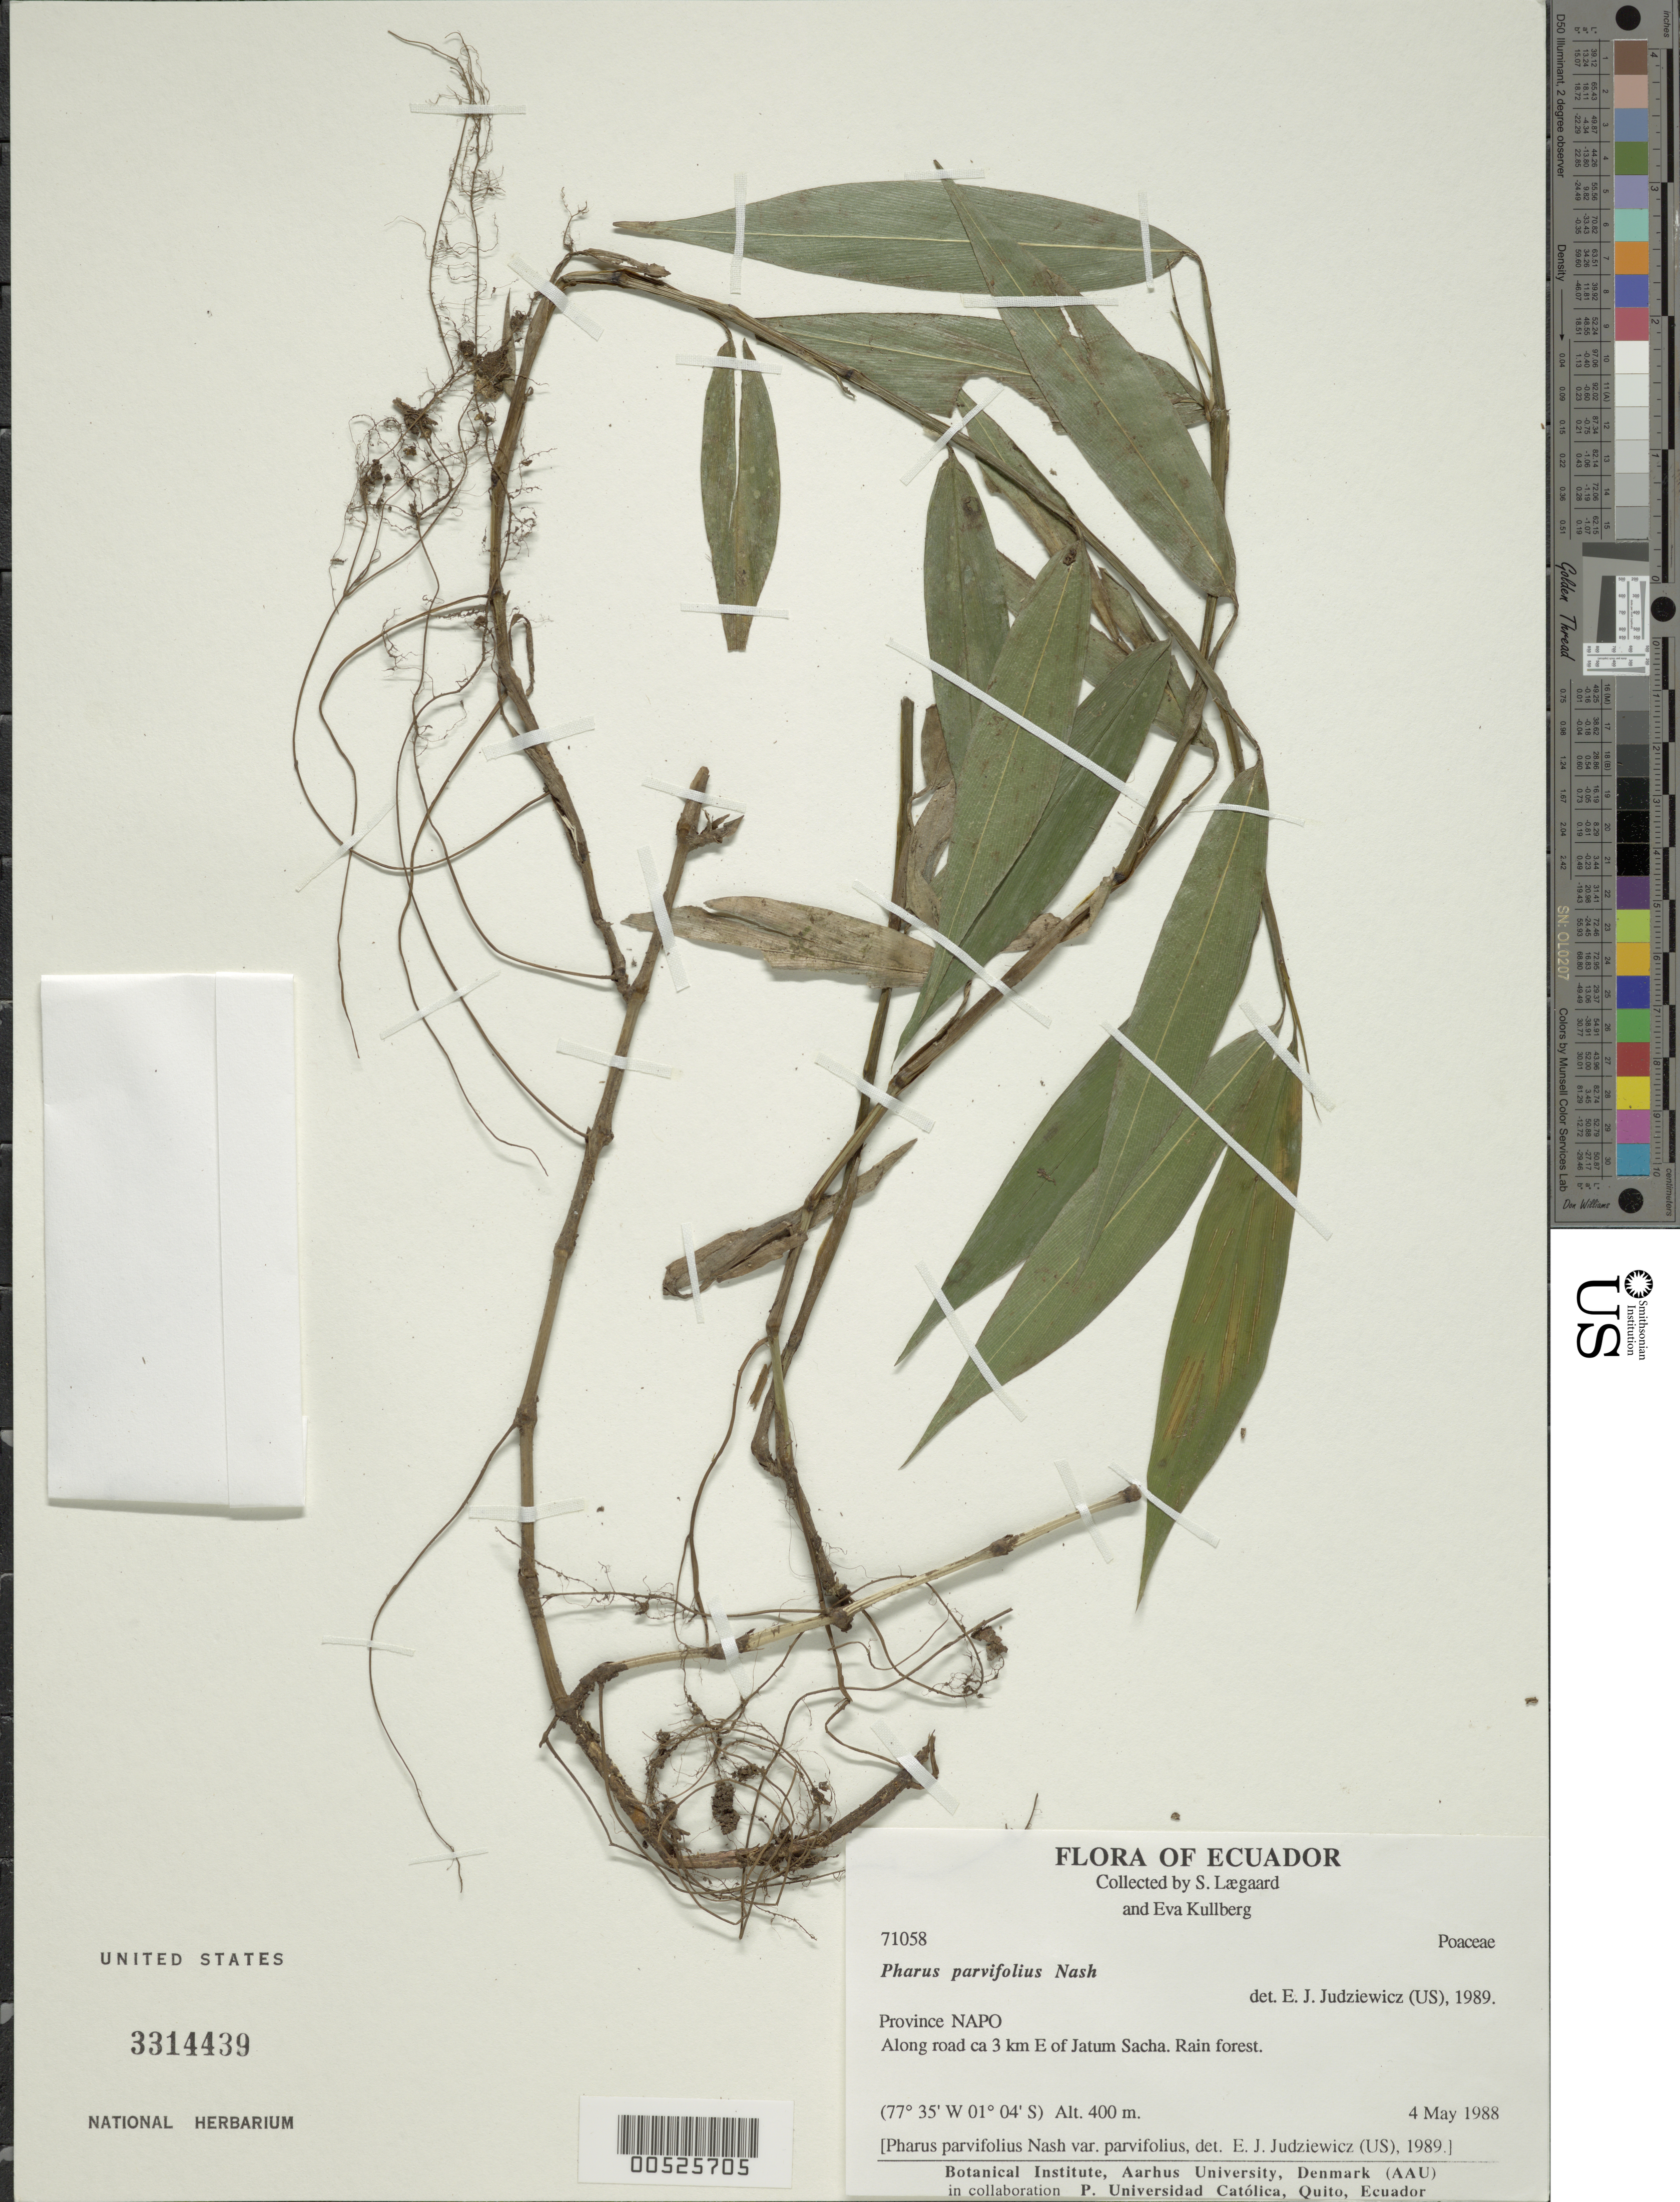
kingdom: Plantae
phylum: Tracheophyta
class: Liliopsida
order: Poales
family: Poaceae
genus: Pharus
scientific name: Pharus parvifolius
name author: Nash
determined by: Judziewicz, E. J.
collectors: S. Lægaard & E. Kullberg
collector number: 71058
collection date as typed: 04 May 1988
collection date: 1988-05-04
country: Ecuador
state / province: Napo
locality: Along road ca. 3 km E of jatum sacha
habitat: Rain forest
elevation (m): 400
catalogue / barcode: US 3314439